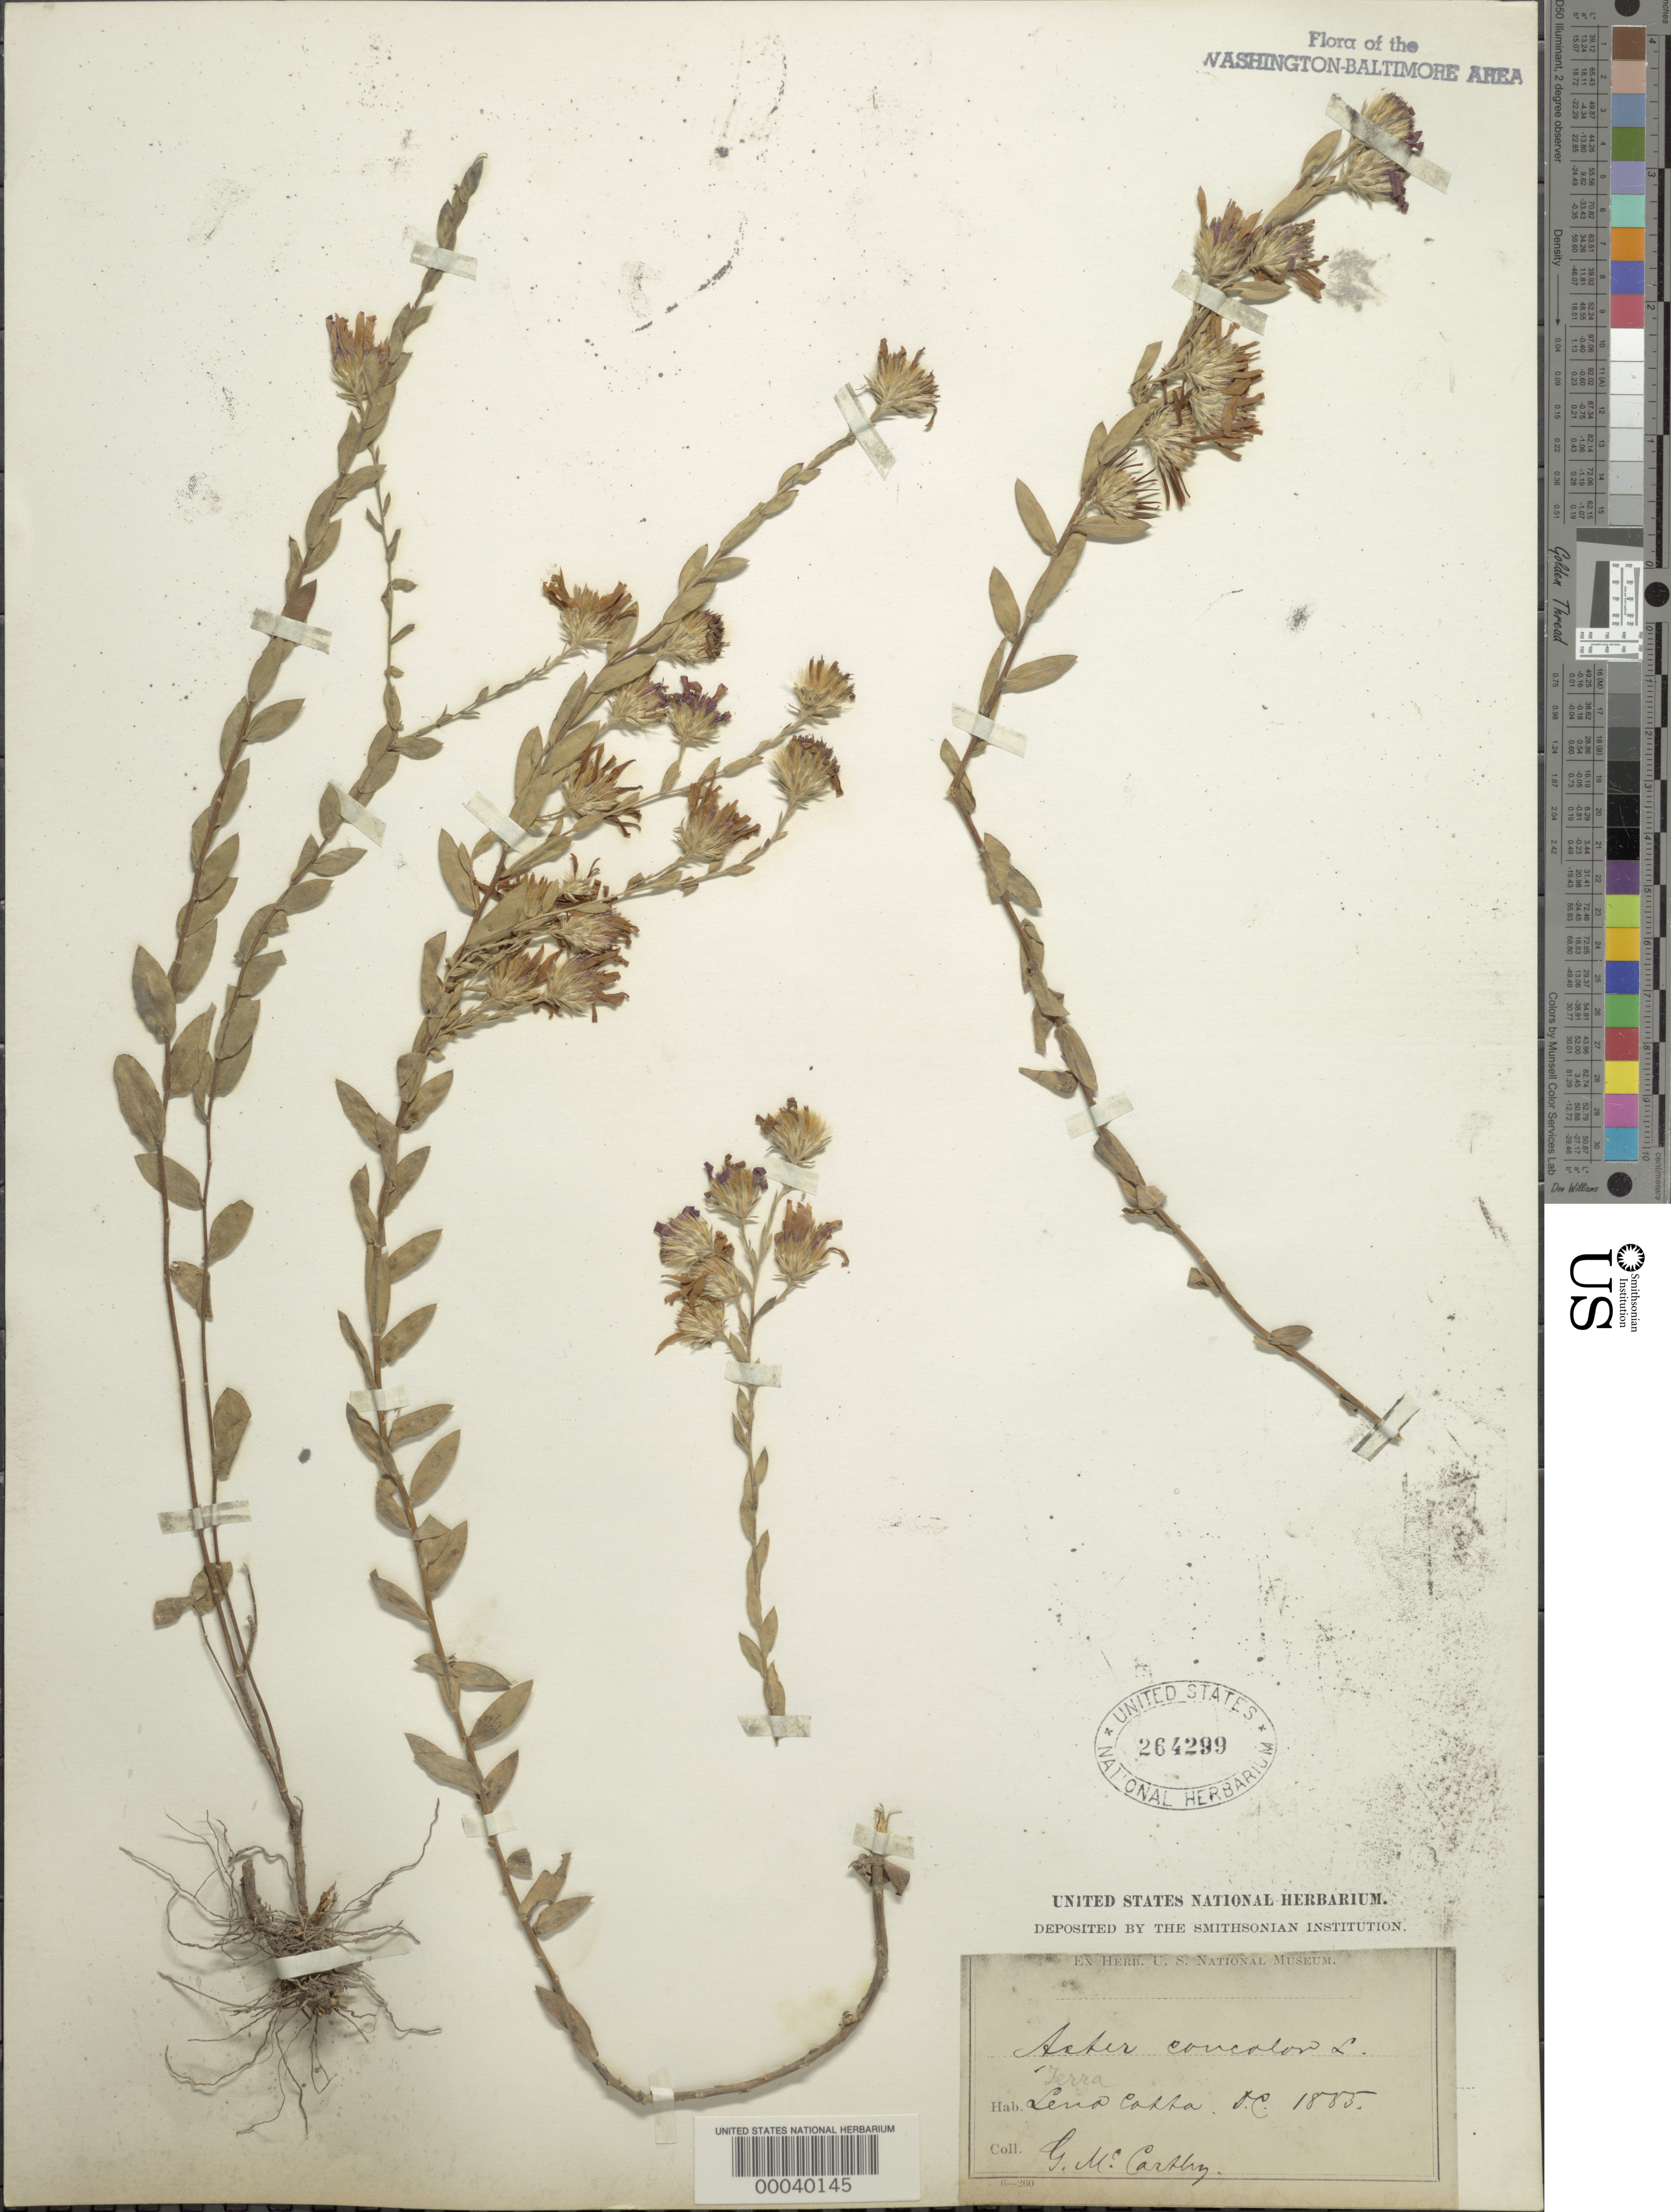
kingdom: Plantae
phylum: Tracheophyta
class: Magnoliopsida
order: Asterales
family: Asteraceae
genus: Symphyotrichum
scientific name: Symphyotrichum concolor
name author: (L.) G.L. Nesom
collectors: G. McCarthy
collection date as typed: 1885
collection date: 1885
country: United States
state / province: District of Columbia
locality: Terra Cotta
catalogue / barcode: US 264299